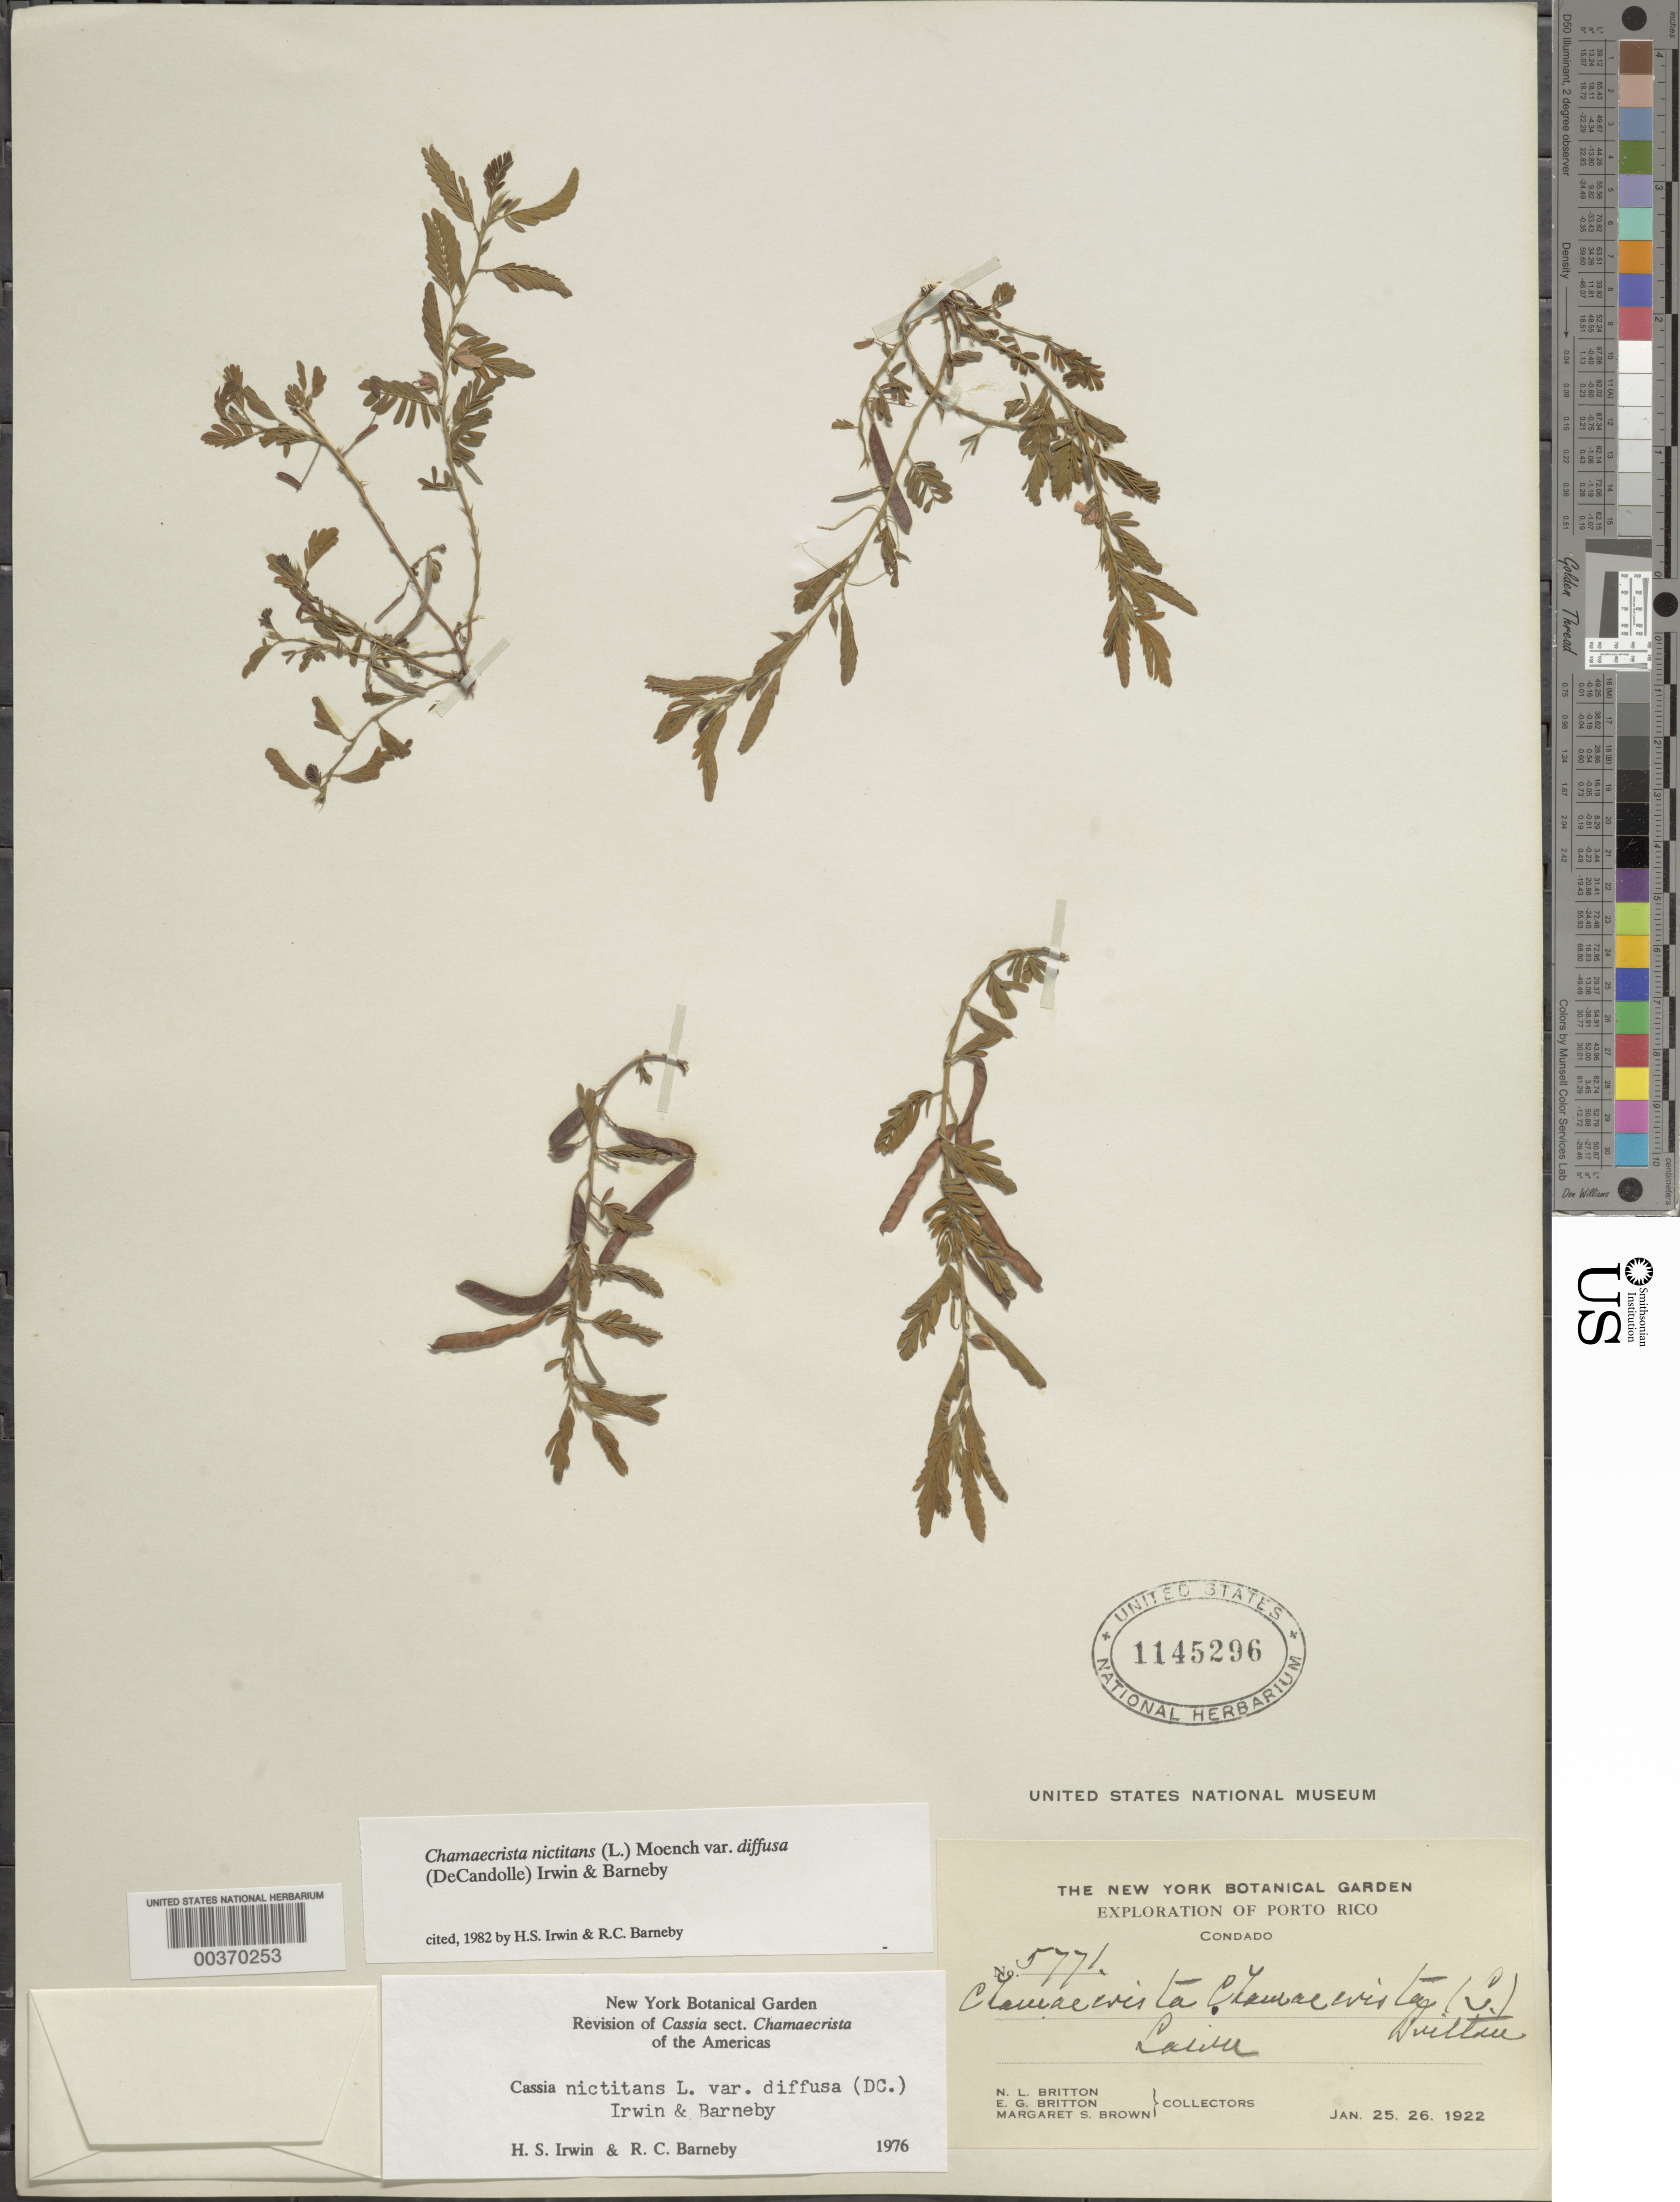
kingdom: Plantae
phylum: Tracheophyta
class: Magnoliopsida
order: Fabales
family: Fabaceae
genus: Chamaecrista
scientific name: Chamaecrista nictitans var. diffusa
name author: (DC.) H.S. Irwin & Barneby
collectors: N. Britton, E. G. Britton & M. S. Brown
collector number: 5771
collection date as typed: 25 Jan 1922 and 26 Jan 1922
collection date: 1922-01-25,1922-01-26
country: Puerto Rico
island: Greater Antilles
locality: Condado; laiver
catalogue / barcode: US 1145296